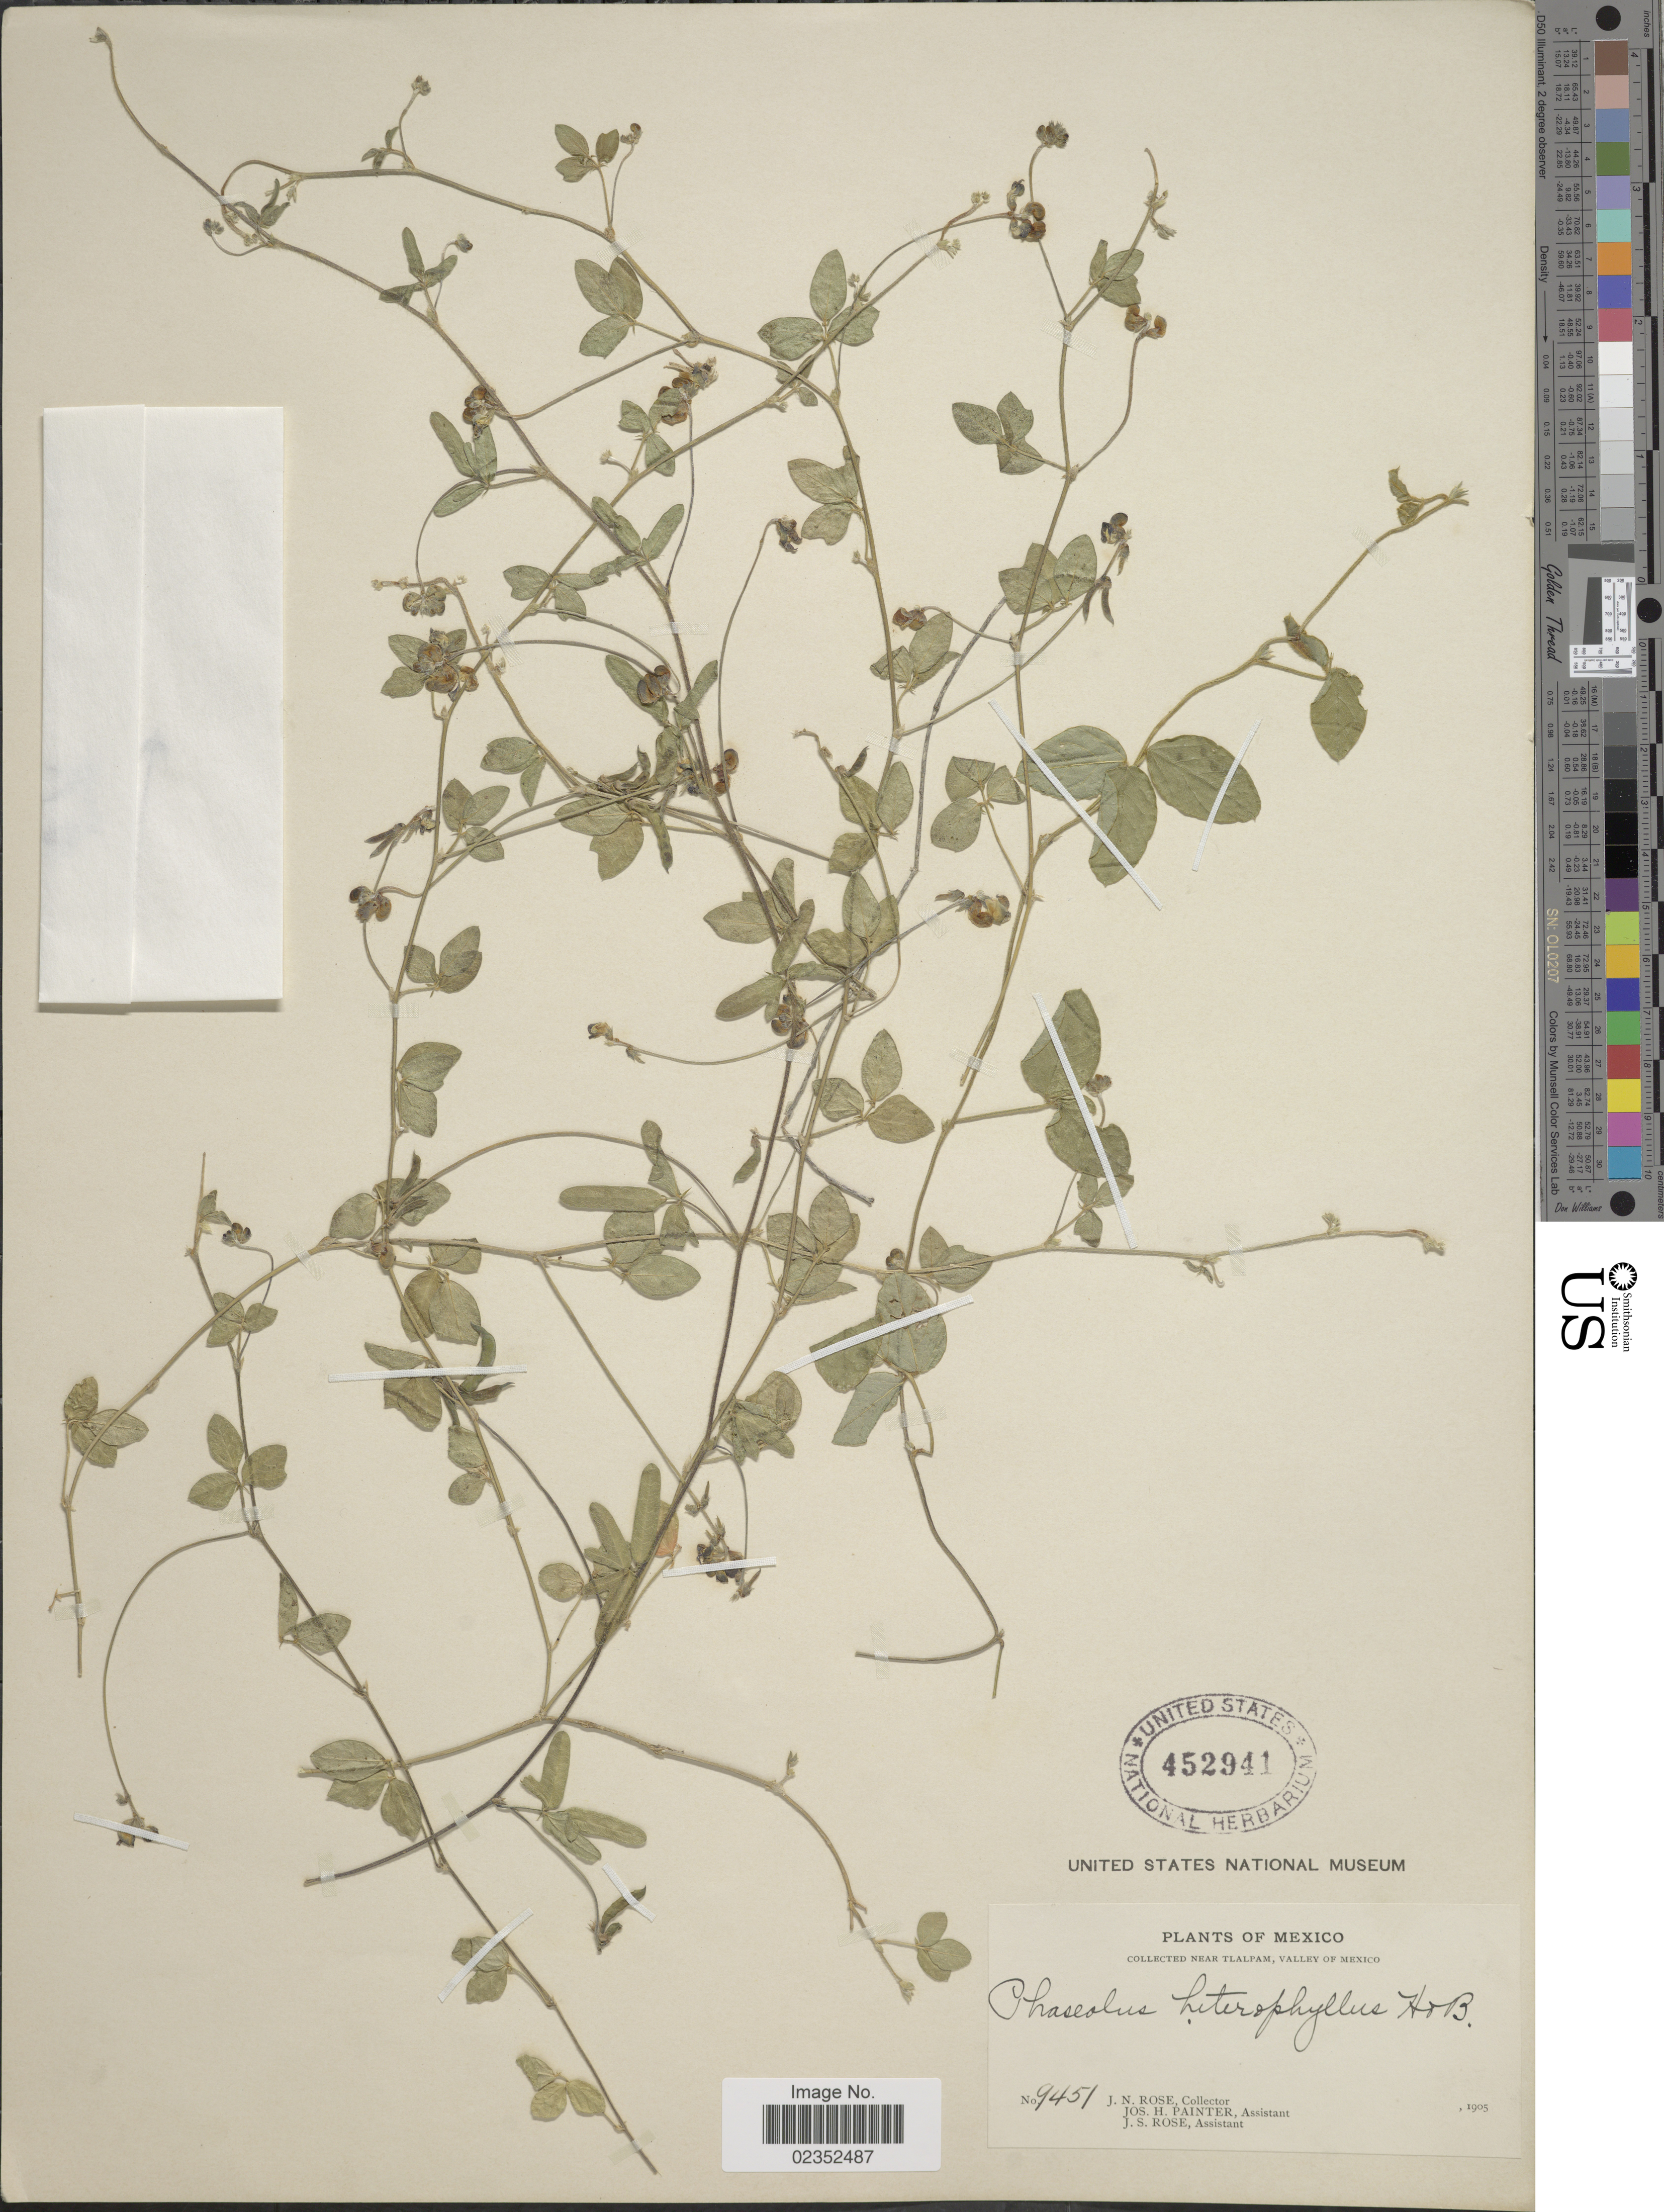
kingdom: Plantae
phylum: Tracheophyta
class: Magnoliopsida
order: Fabales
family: Fabaceae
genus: Macroptilium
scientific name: Macroptilium gibbosifolium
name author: (Ortega) A. Delgado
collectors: J. N. Rose, J. H. Painter & J. S. Rose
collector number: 9451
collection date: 1905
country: Mexico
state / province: México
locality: Near Tlalpam, Valley of Mexico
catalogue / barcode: US 452941